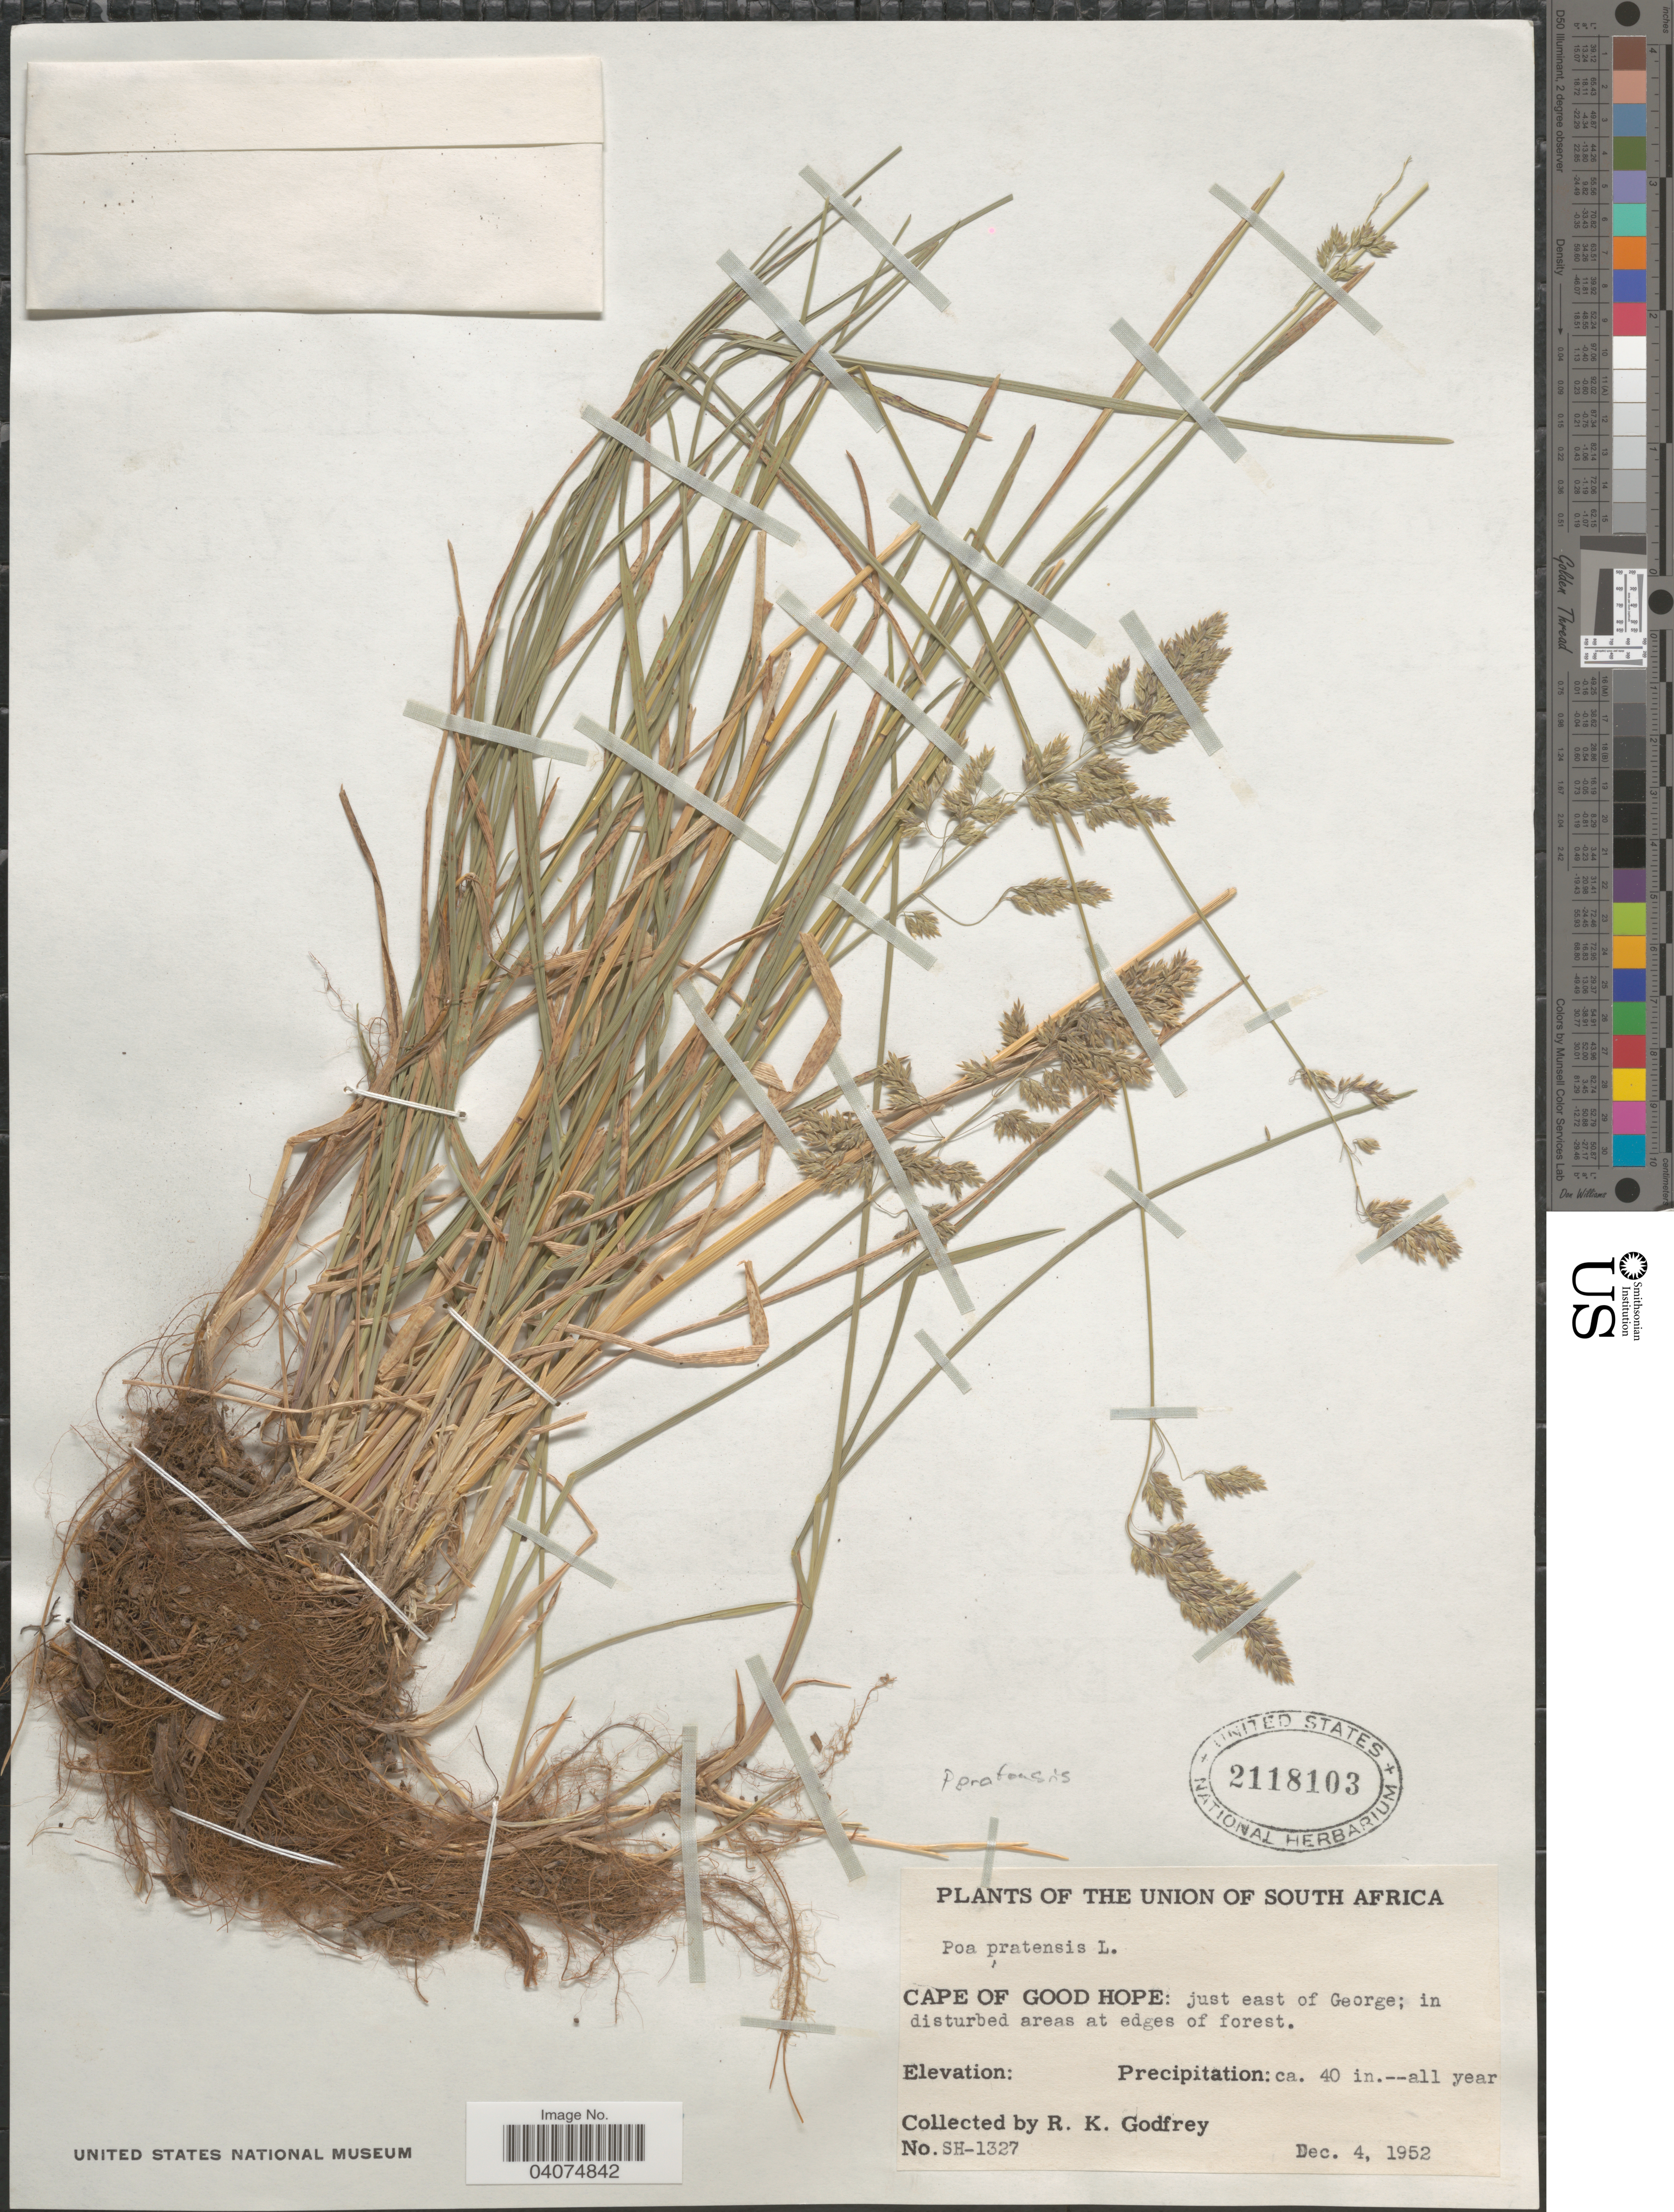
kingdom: Plantae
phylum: Tracheophyta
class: Liliopsida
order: Poales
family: Poaceae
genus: Poa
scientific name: Poa pratensis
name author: L.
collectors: R. K. Godfrey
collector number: SH-1327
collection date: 1952-12-04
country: South Africa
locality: Union of South Africa. Cape of Good Hope: just east of George.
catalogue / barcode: US 2118103